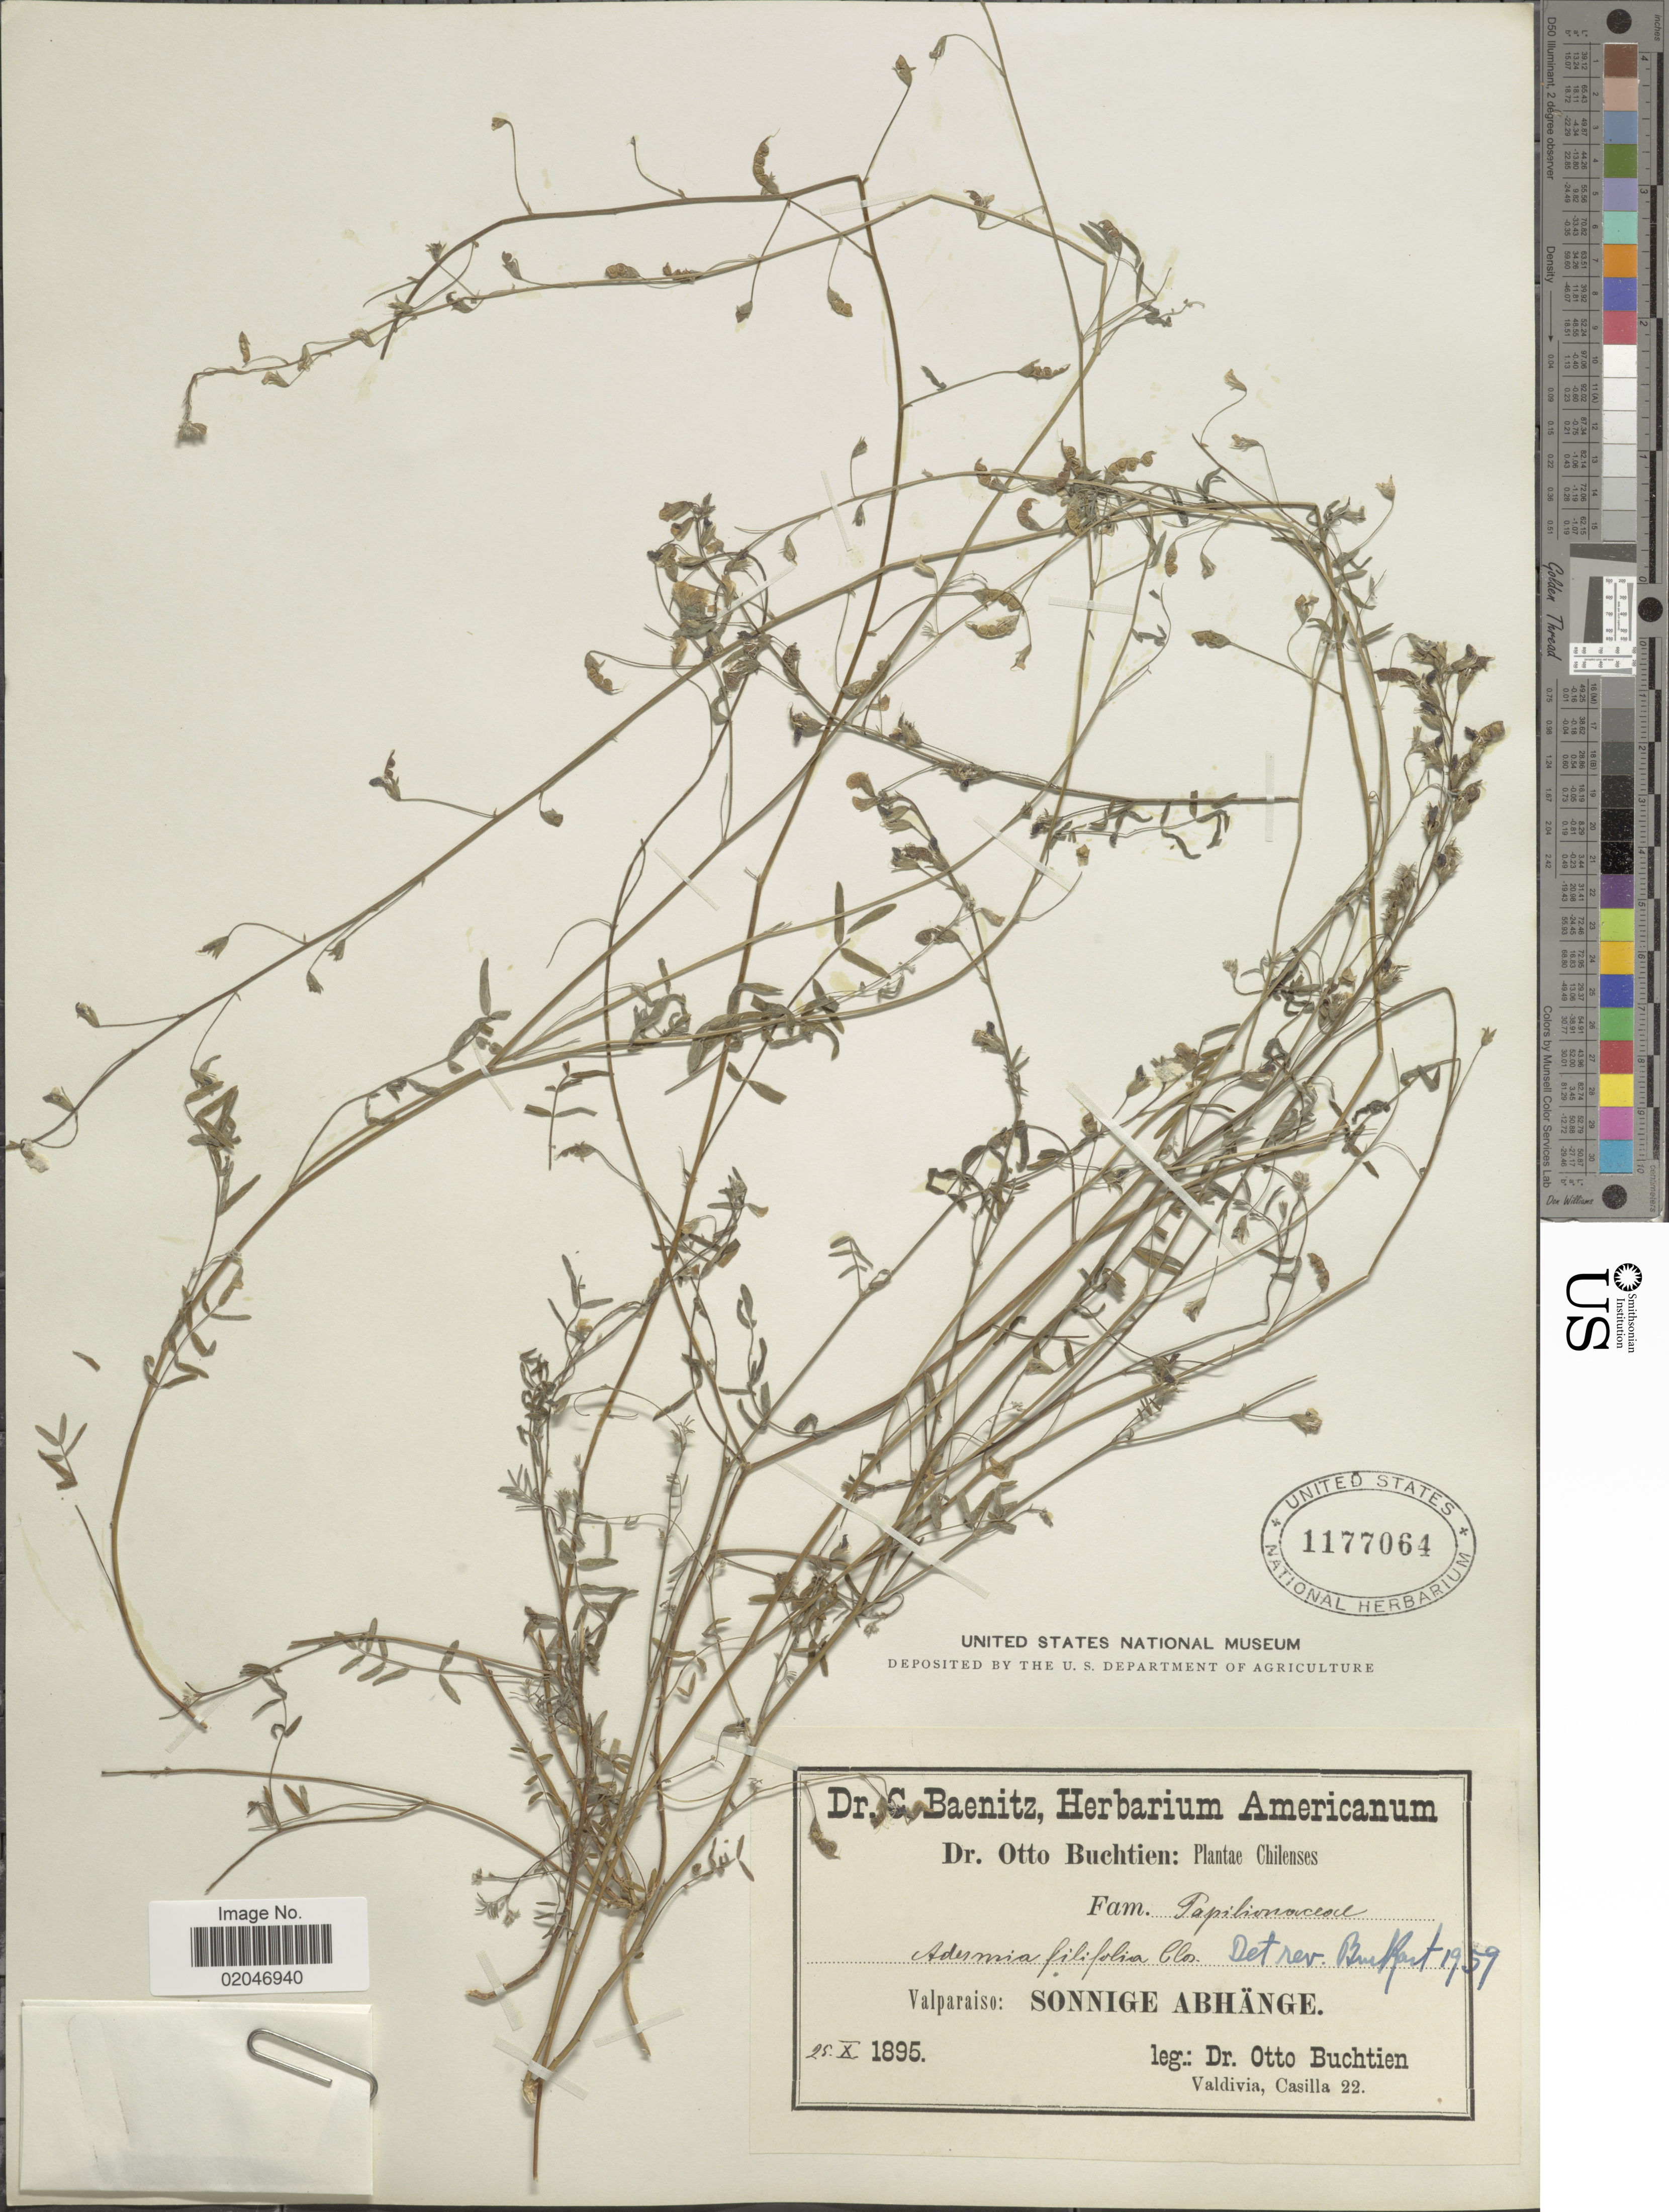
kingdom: Plantae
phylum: Tracheophyta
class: Magnoliopsida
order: Fabales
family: Fabaceae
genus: Adesmia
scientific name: Adesmia filifolia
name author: Clos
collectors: O. Buchtien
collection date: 1895-10-25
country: Chile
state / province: Valparaíso (V)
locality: Sonnige abhange.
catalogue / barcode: US 1177064